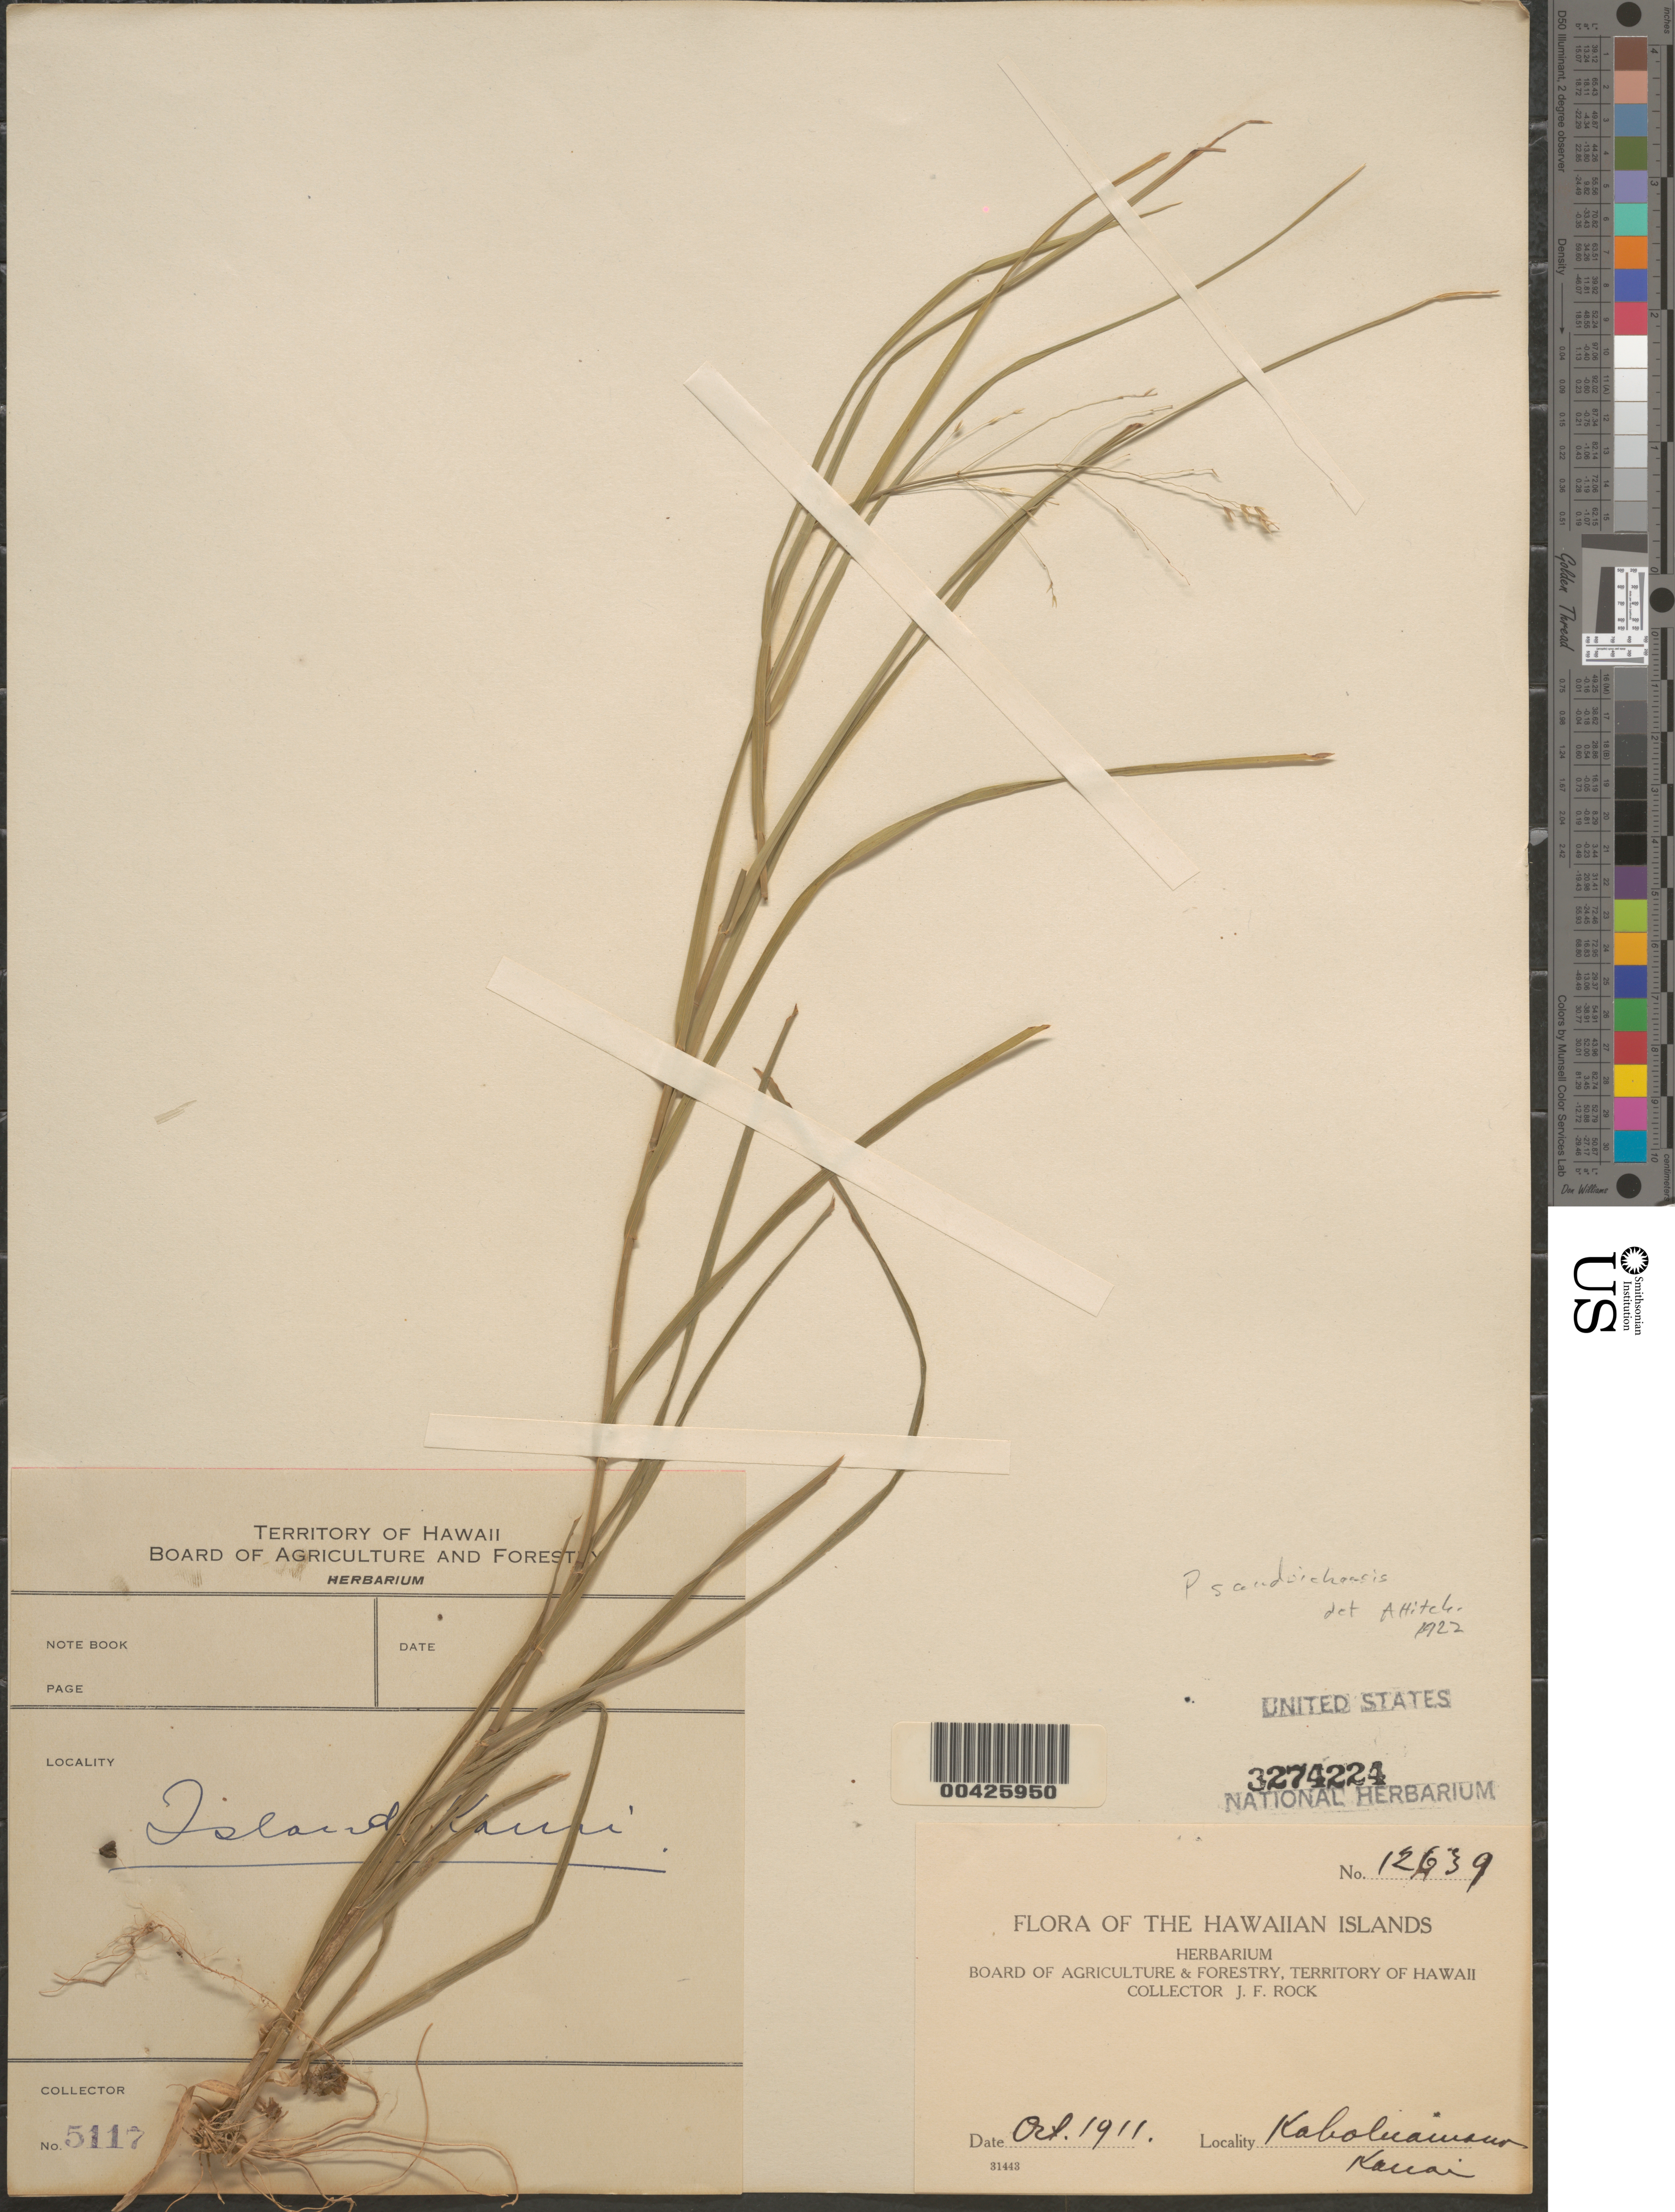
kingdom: Plantae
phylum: Tracheophyta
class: Liliopsida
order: Poales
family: Poaceae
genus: Poa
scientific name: Poa sandvicensis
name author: (Reich) Hitchc.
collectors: J. F. Rock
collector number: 12639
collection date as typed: Oct 1911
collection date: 1911-10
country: United States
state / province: Hawaii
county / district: Kauai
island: Kaua'i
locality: Kaholuamano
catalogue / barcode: US 3274224